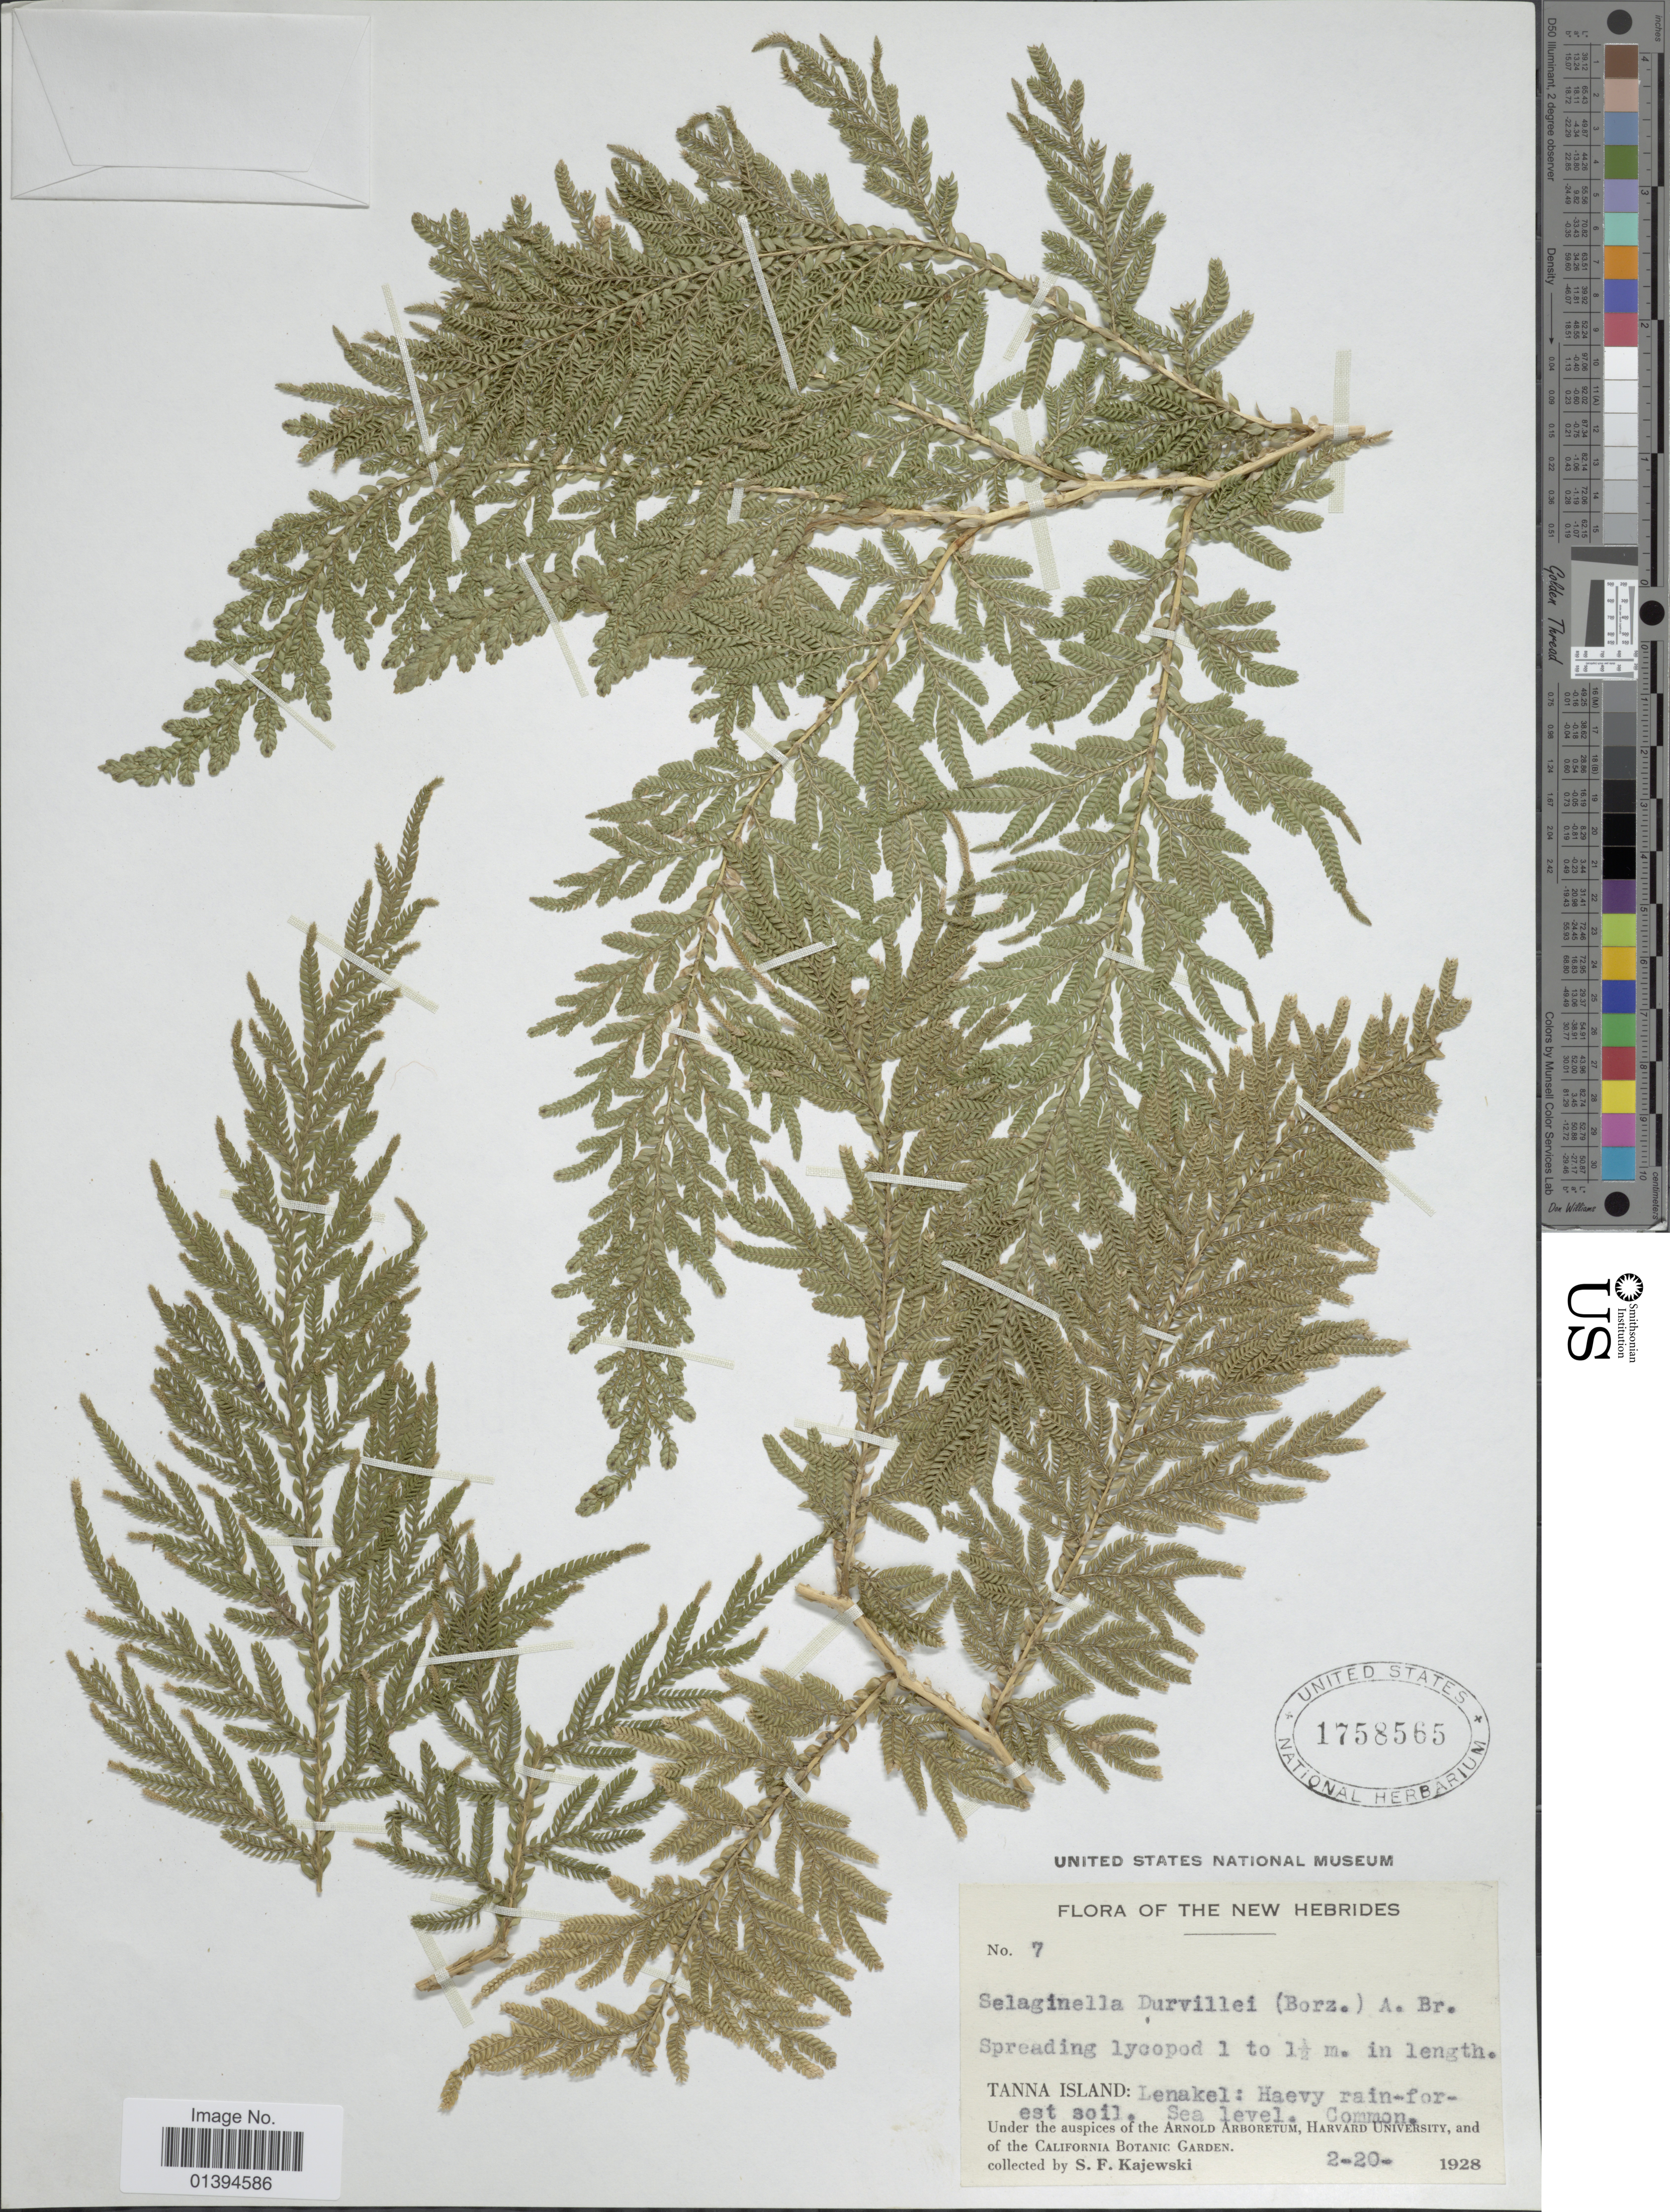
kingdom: Plantae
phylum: Tracheophyta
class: Lycopodiopsida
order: Selaginellales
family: Selaginellaceae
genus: Selaginella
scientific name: Selaginella durvillei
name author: (Borz) A. Br.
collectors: S. Kajewski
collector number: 7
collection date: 1928-02-20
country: Vanuatu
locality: New Hebrides, Tanna island: Lenakel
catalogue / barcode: US 1758565